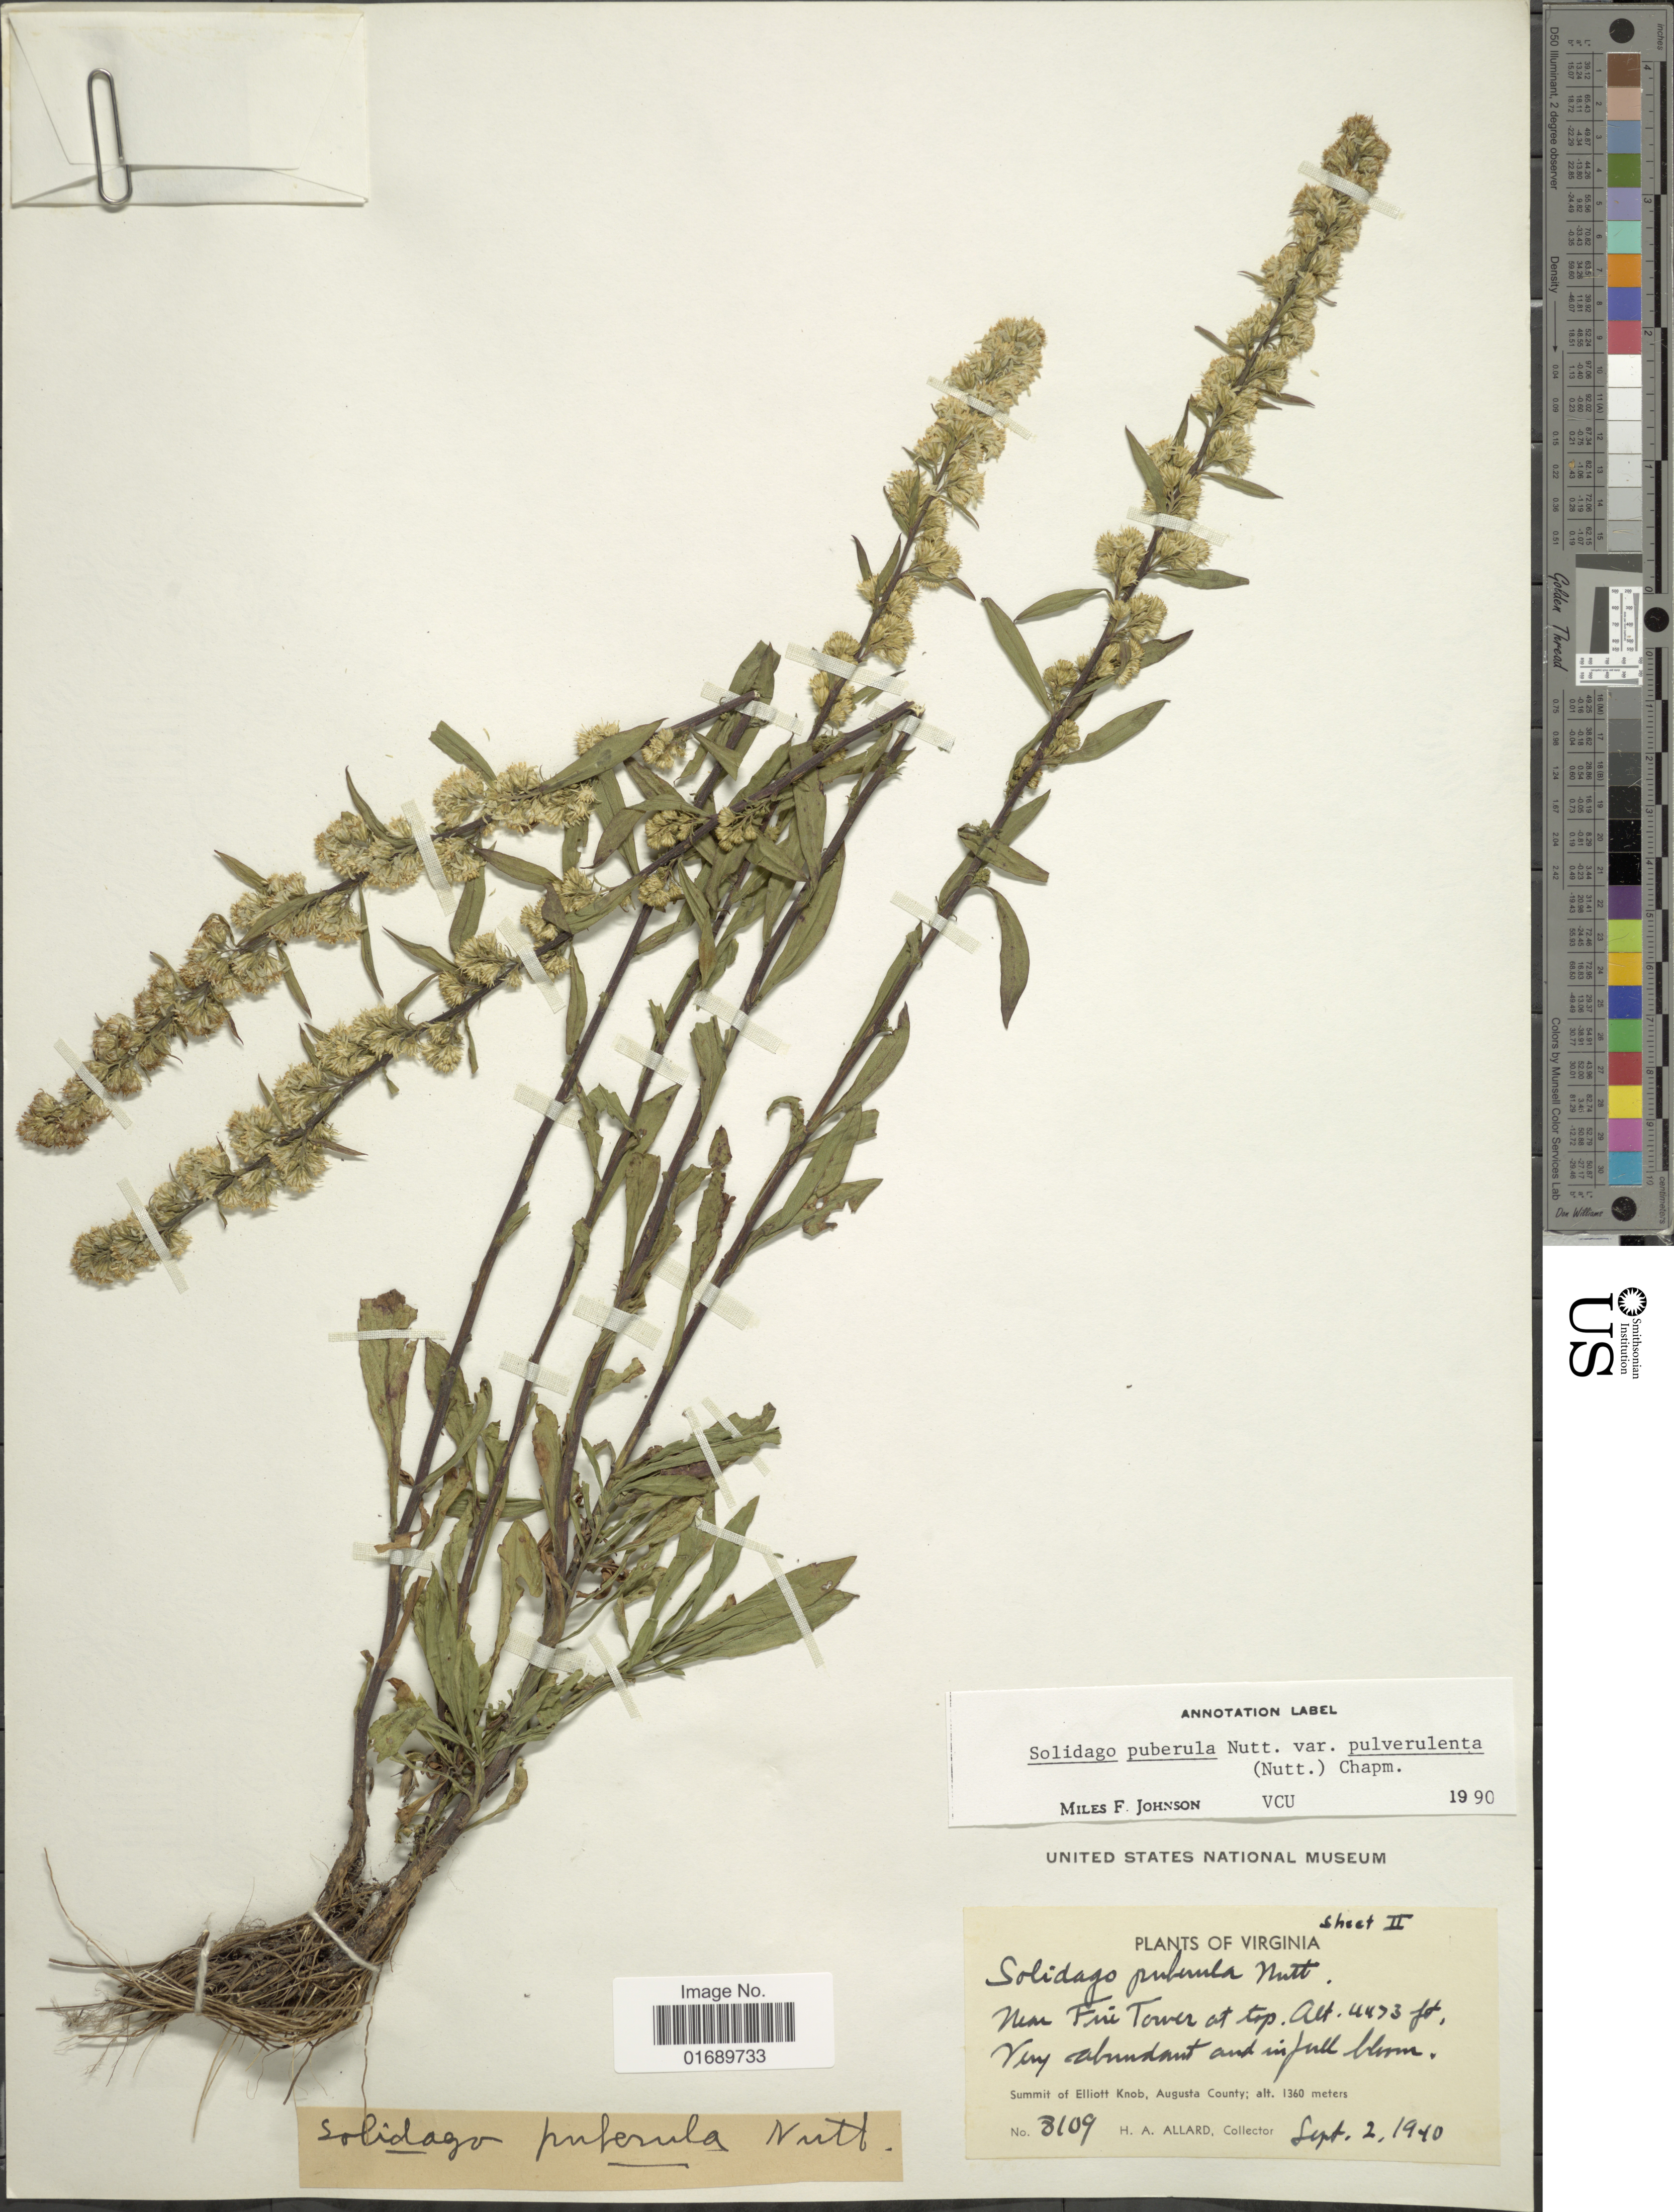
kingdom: Plantae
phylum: Tracheophyta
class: Magnoliopsida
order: Asterales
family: Asteraceae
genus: Solidago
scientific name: Solidago puberula var. pulverulenta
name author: (Nutt.) Chapman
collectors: H. A. Allard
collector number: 3109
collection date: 1940-09-02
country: United States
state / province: Virginia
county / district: Augusta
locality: Near Fire Tower at top, Summit of Elliot Knob, Augusta County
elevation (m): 1360